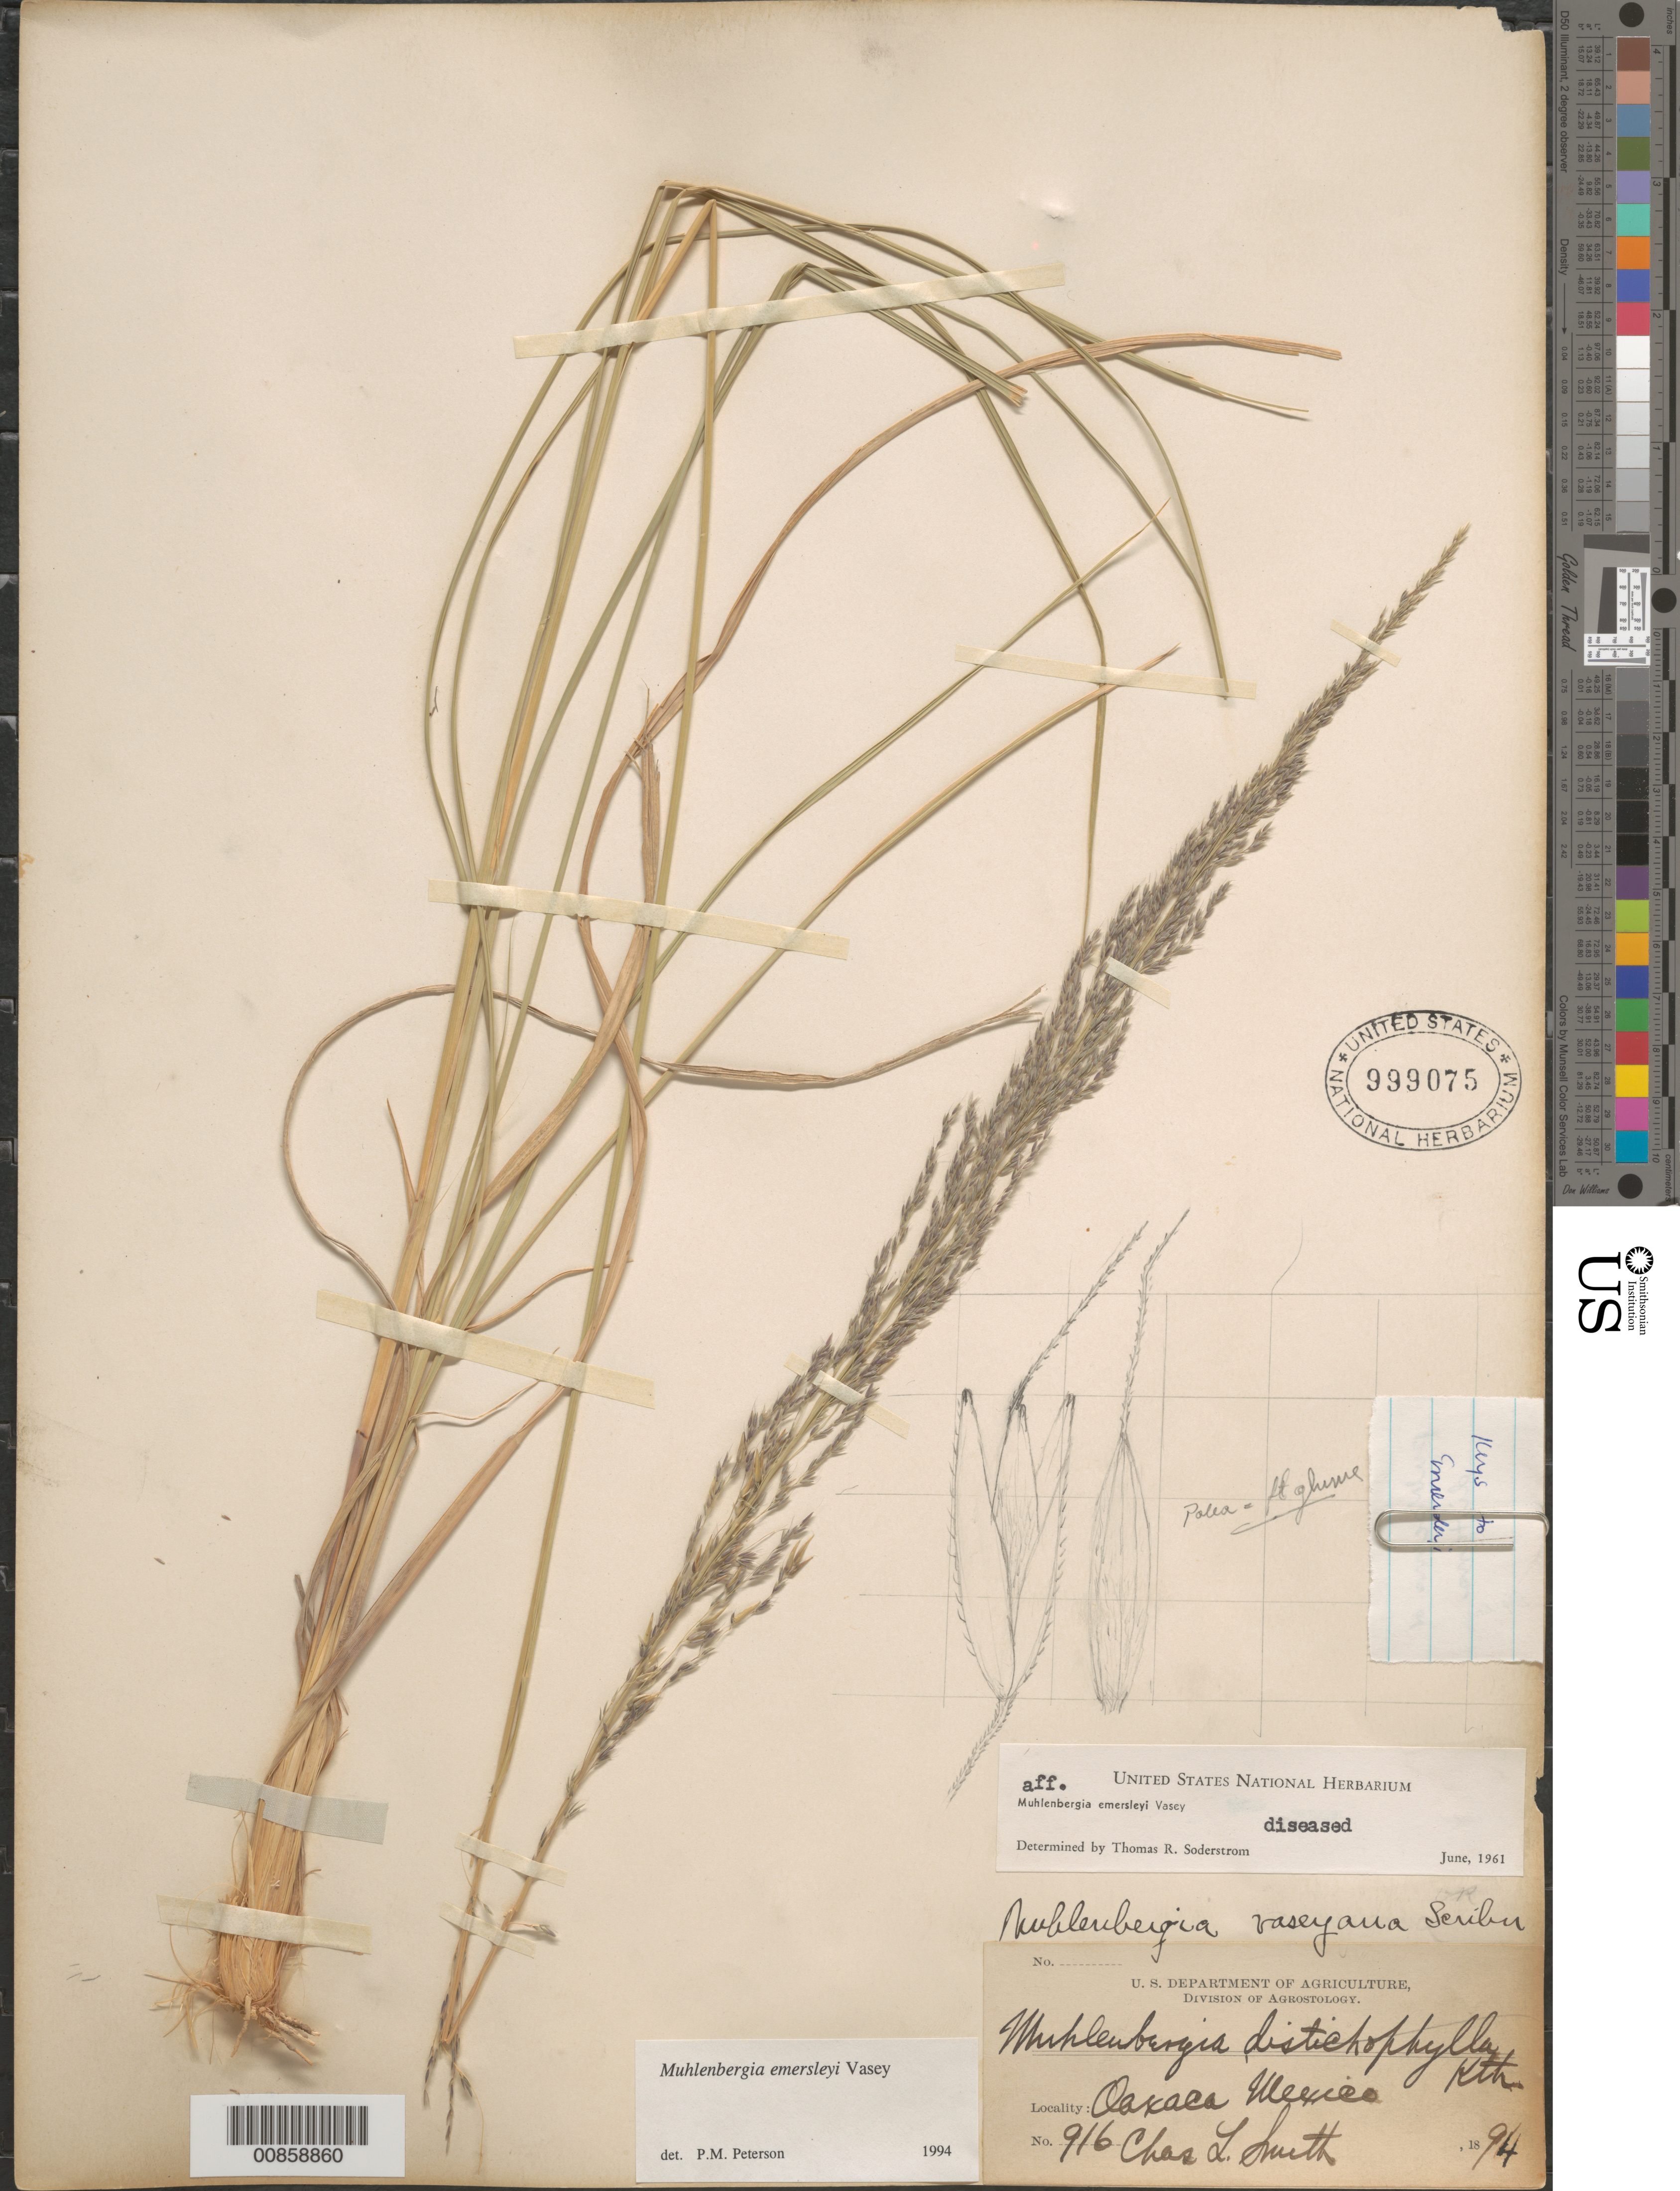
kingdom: Plantae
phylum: Tracheophyta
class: Liliopsida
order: Poales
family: Poaceae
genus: Muhlenbergia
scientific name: Muhlenbergia emersleyi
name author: Vasey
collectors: C. L. Smith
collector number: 916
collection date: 1894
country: Mexico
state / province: Oaxaca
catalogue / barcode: US 999075